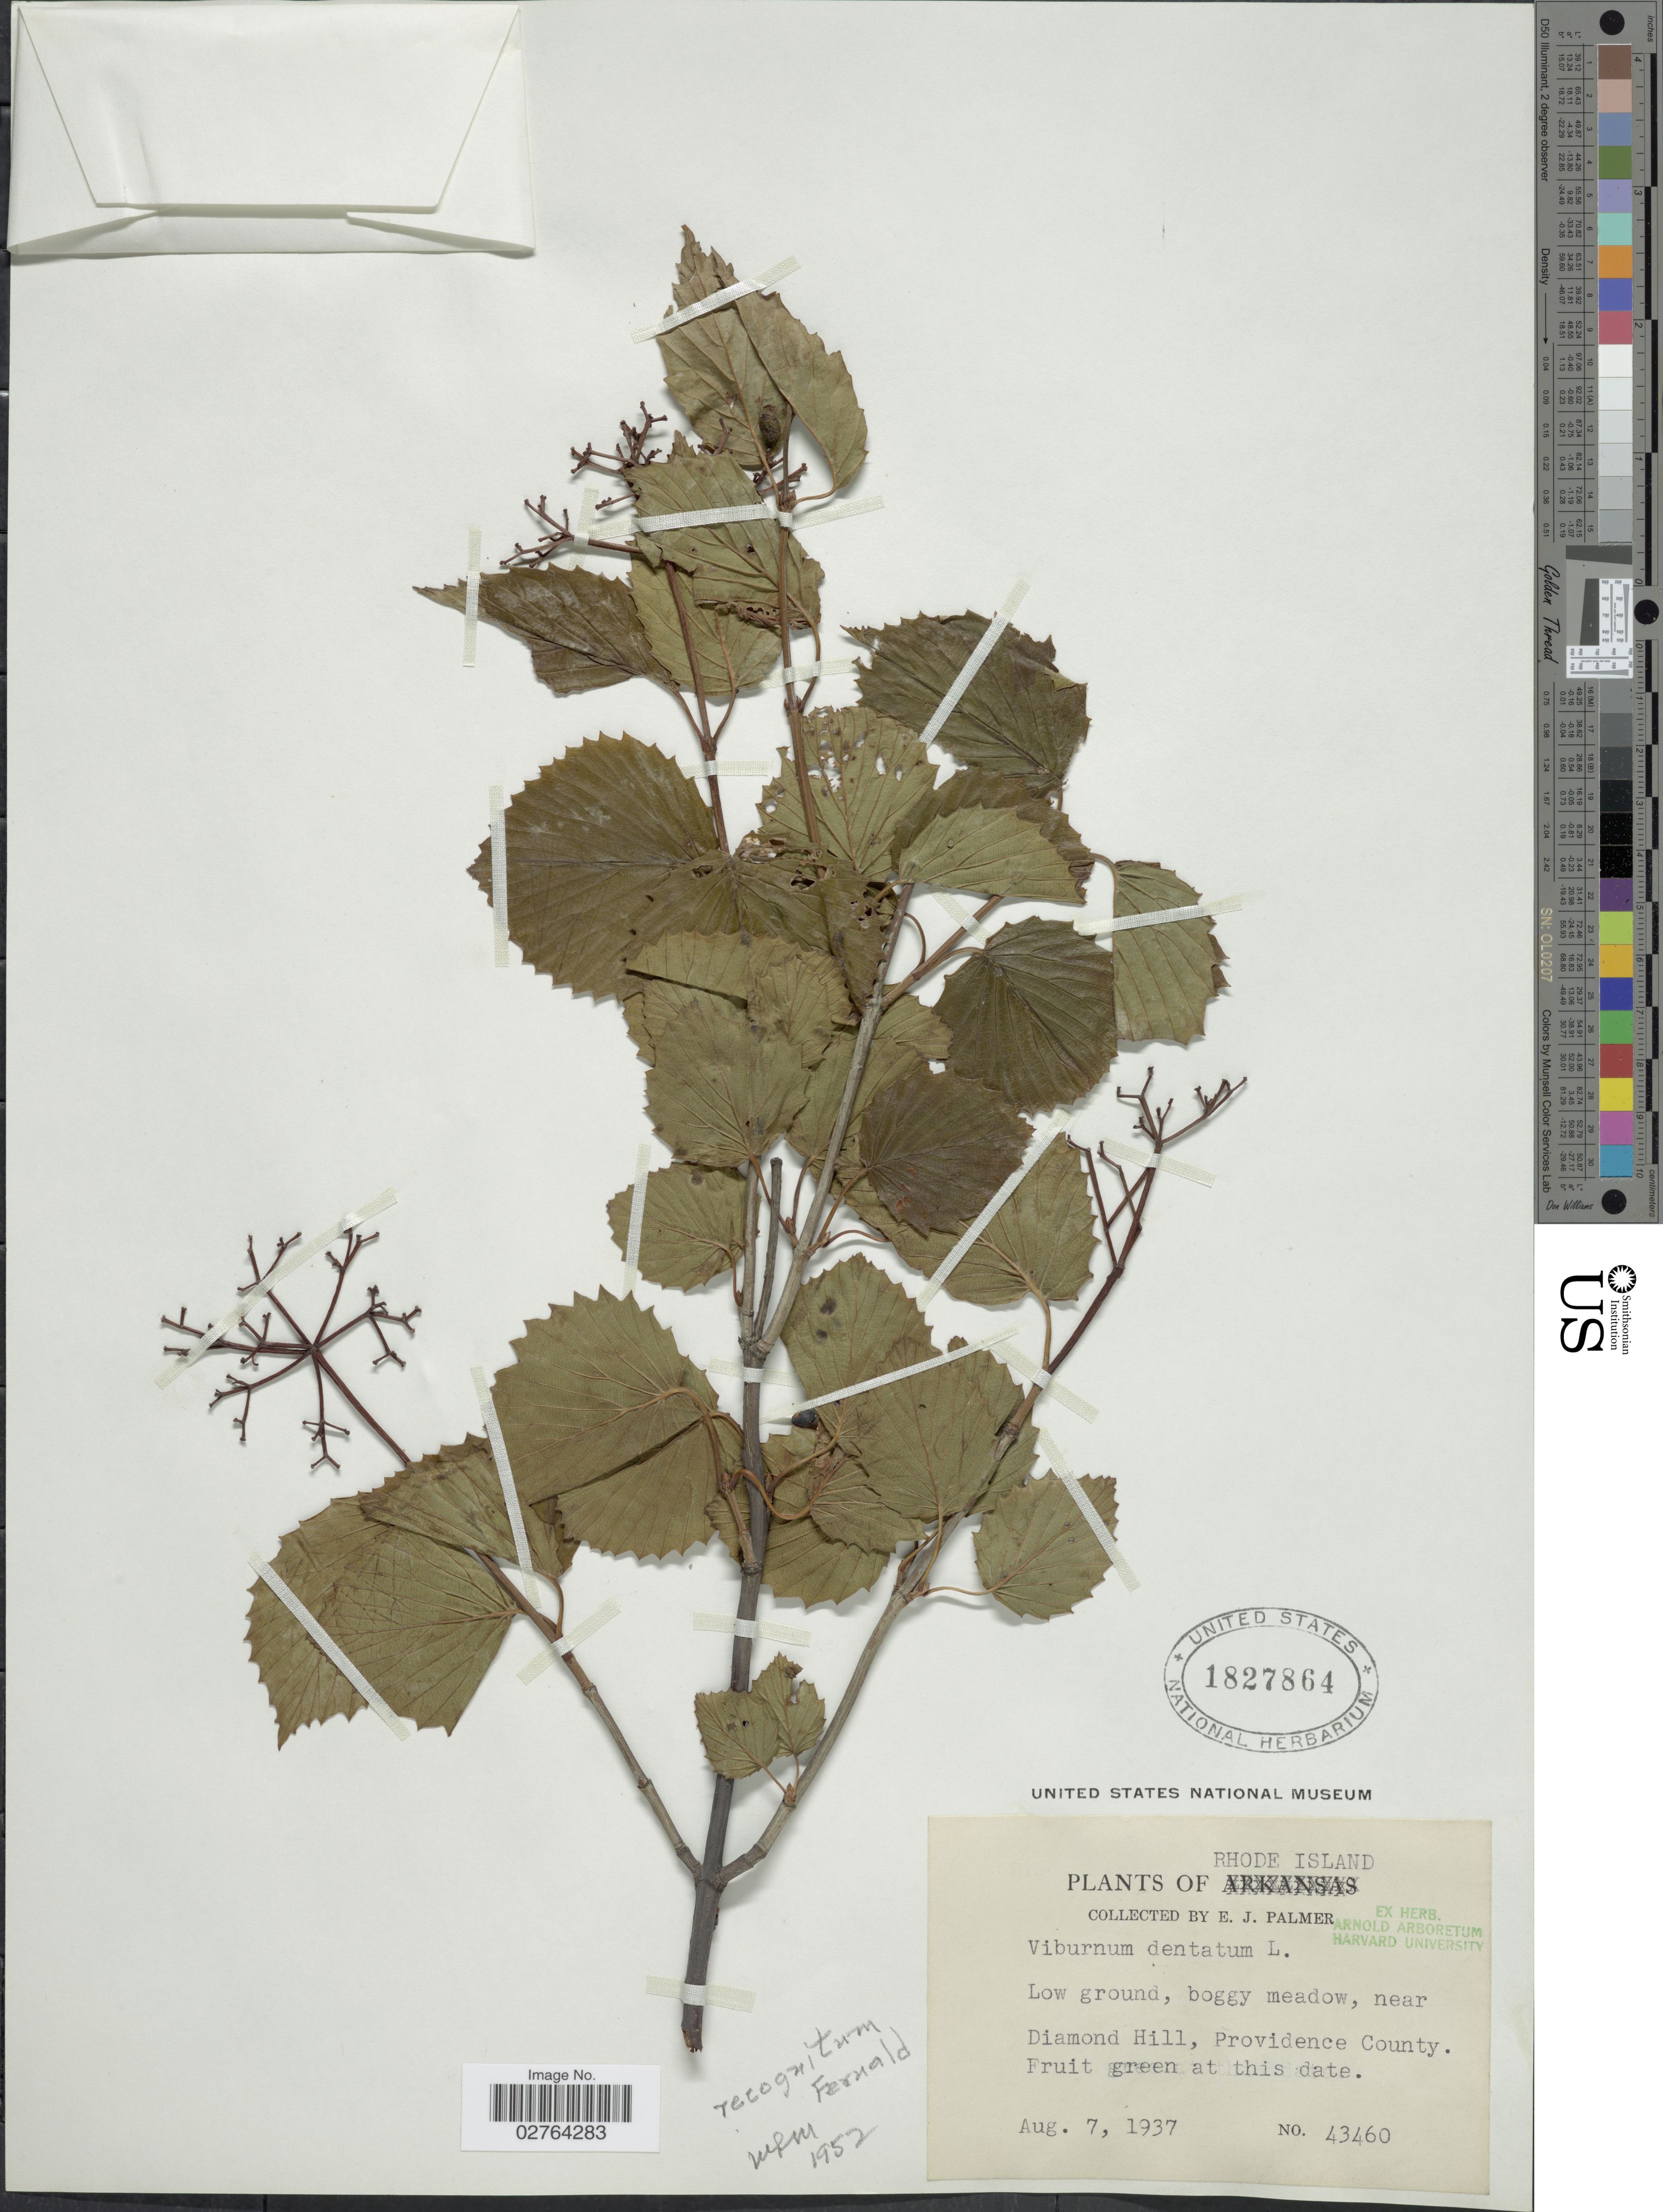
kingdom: Plantae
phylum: Tracheophyta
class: Magnoliopsida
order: Dipsacales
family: Viburnaceae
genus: Viburnum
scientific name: Viburnum recognitum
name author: Fernald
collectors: E. J. Palmer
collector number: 43460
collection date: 1937-08-07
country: United States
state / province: Rhode Island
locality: Low ground, boggy meadow, near Diamond Hill, Providence County.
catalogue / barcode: US 1827864